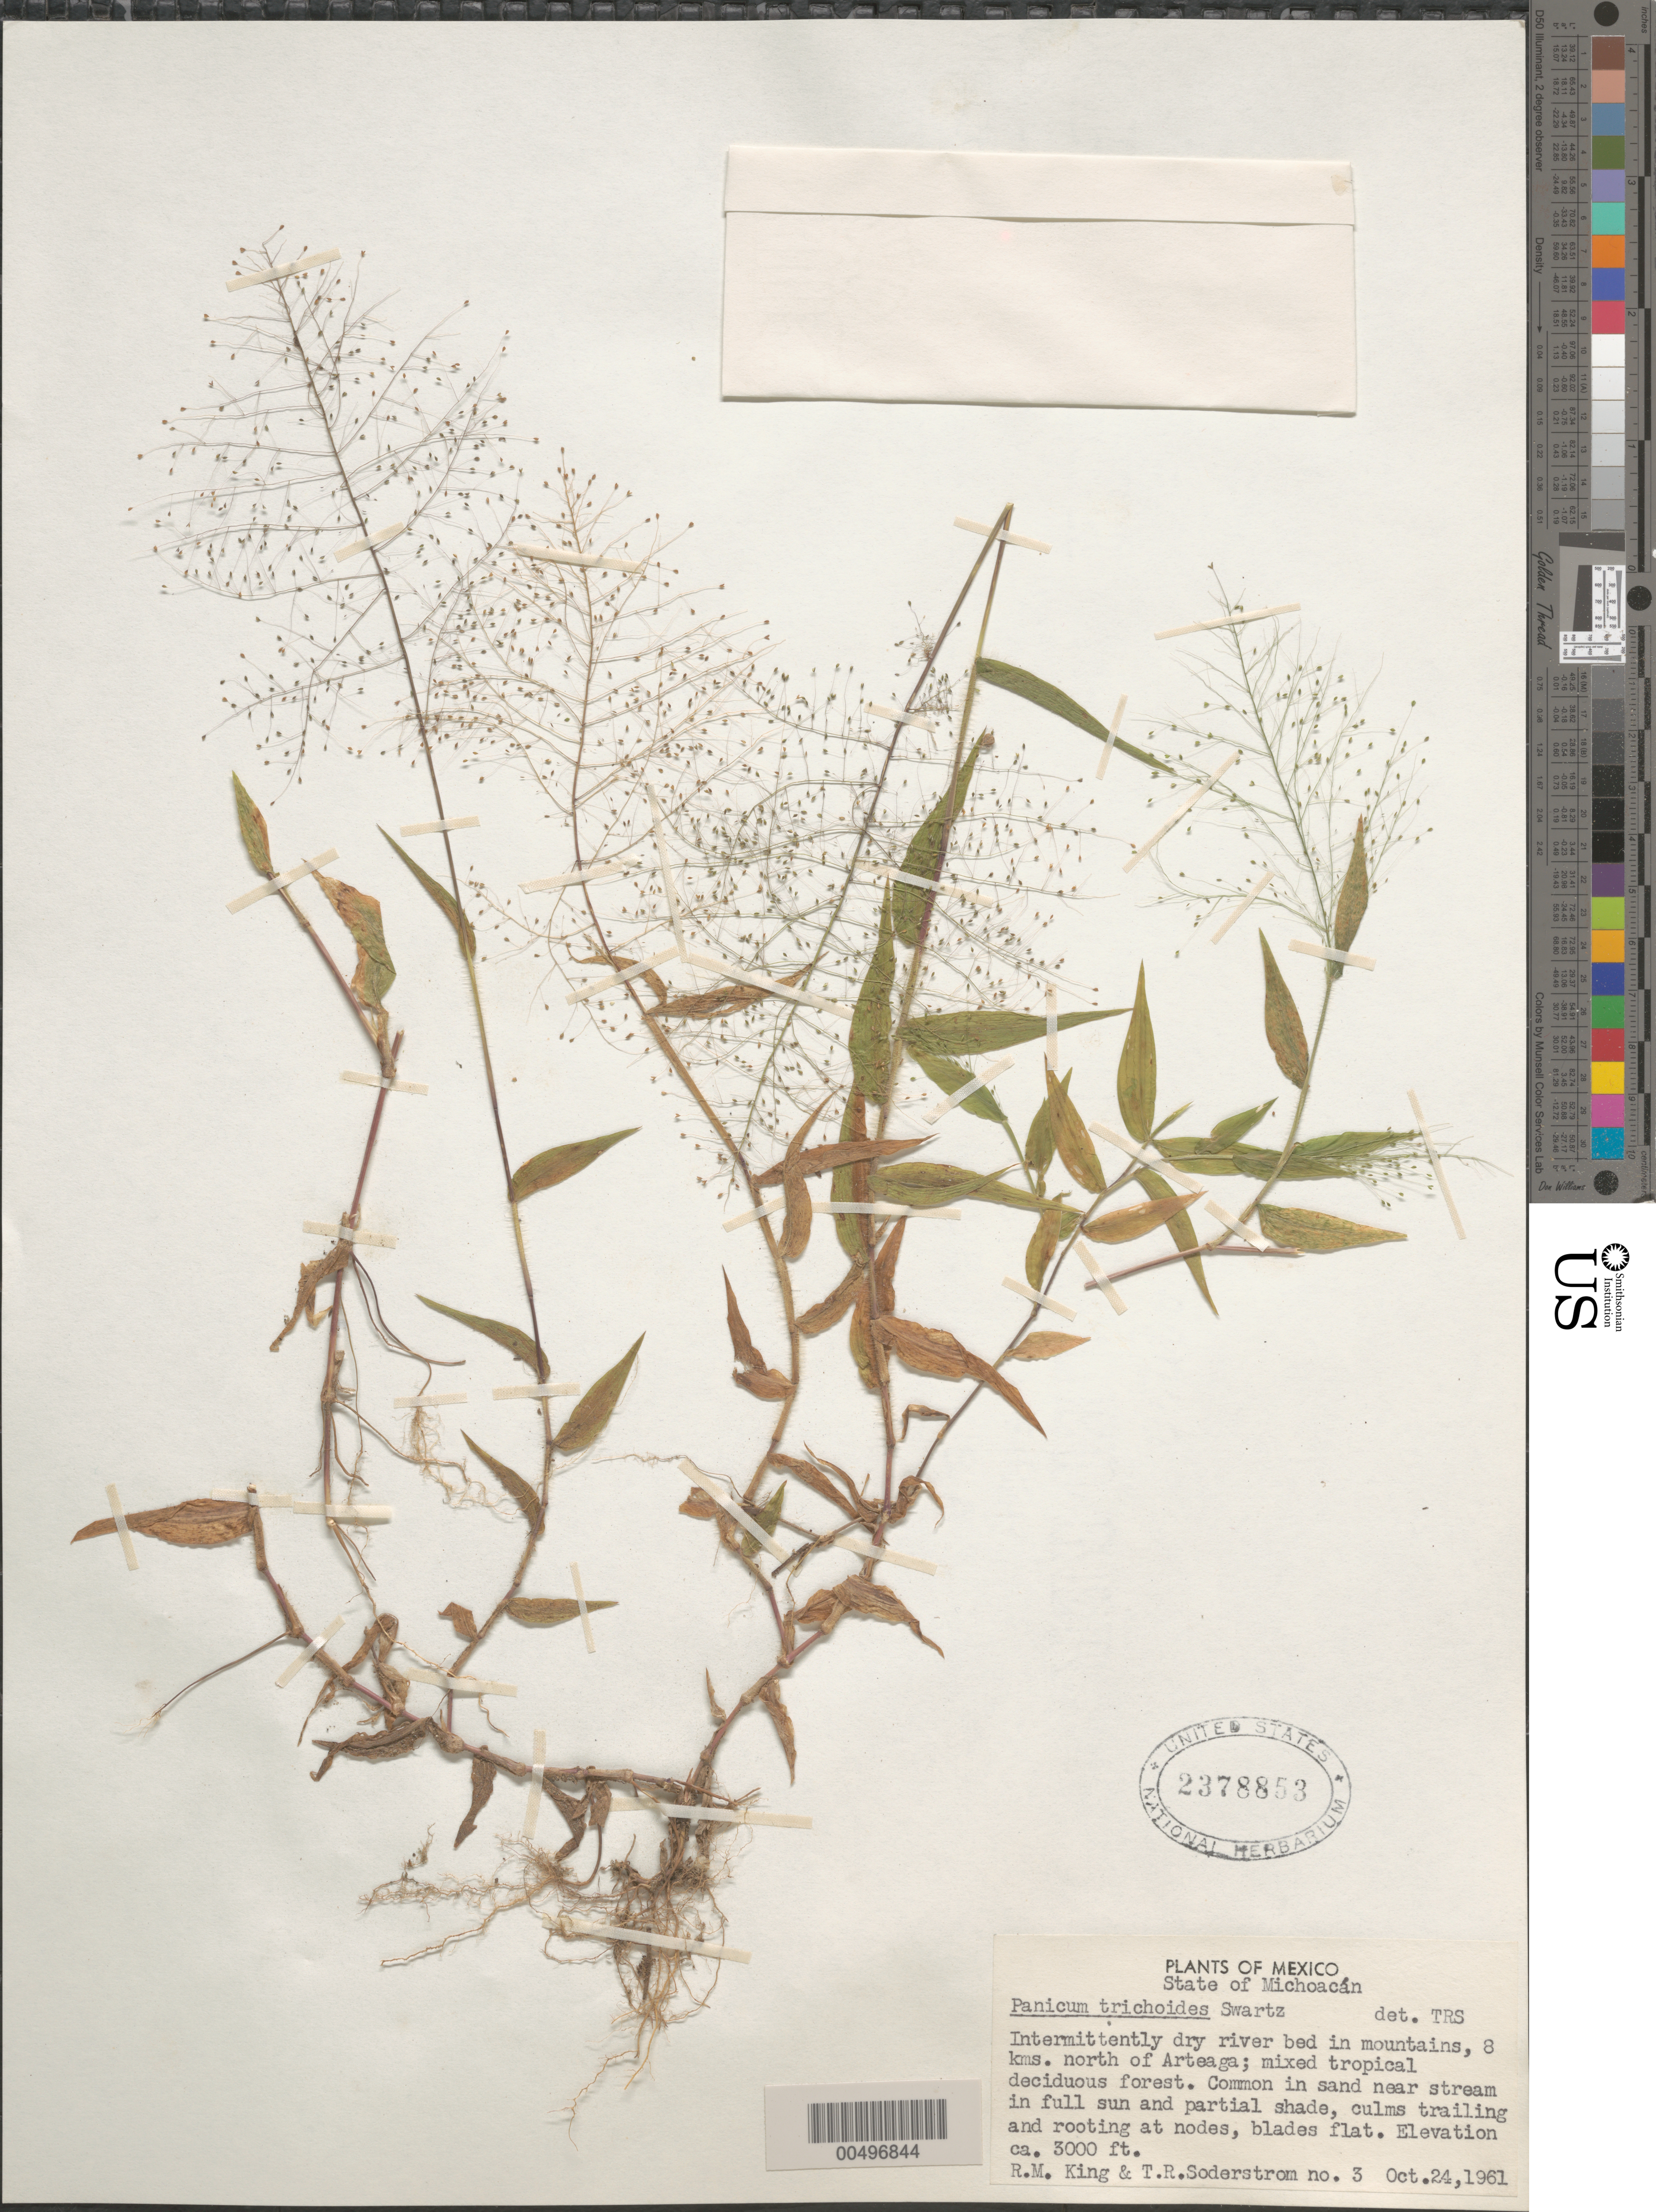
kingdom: Plantae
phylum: Tracheophyta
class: Liliopsida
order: Poales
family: Poaceae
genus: Panicum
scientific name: Panicum trichoides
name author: Sw.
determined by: Soderstrom, T. R.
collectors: R. M. King & T. R. Soderstrom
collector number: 3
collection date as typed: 24 Oct 1961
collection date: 1961-10-24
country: Mexico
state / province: Michoacán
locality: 8 km N of Arteaga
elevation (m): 914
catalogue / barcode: US 2378853